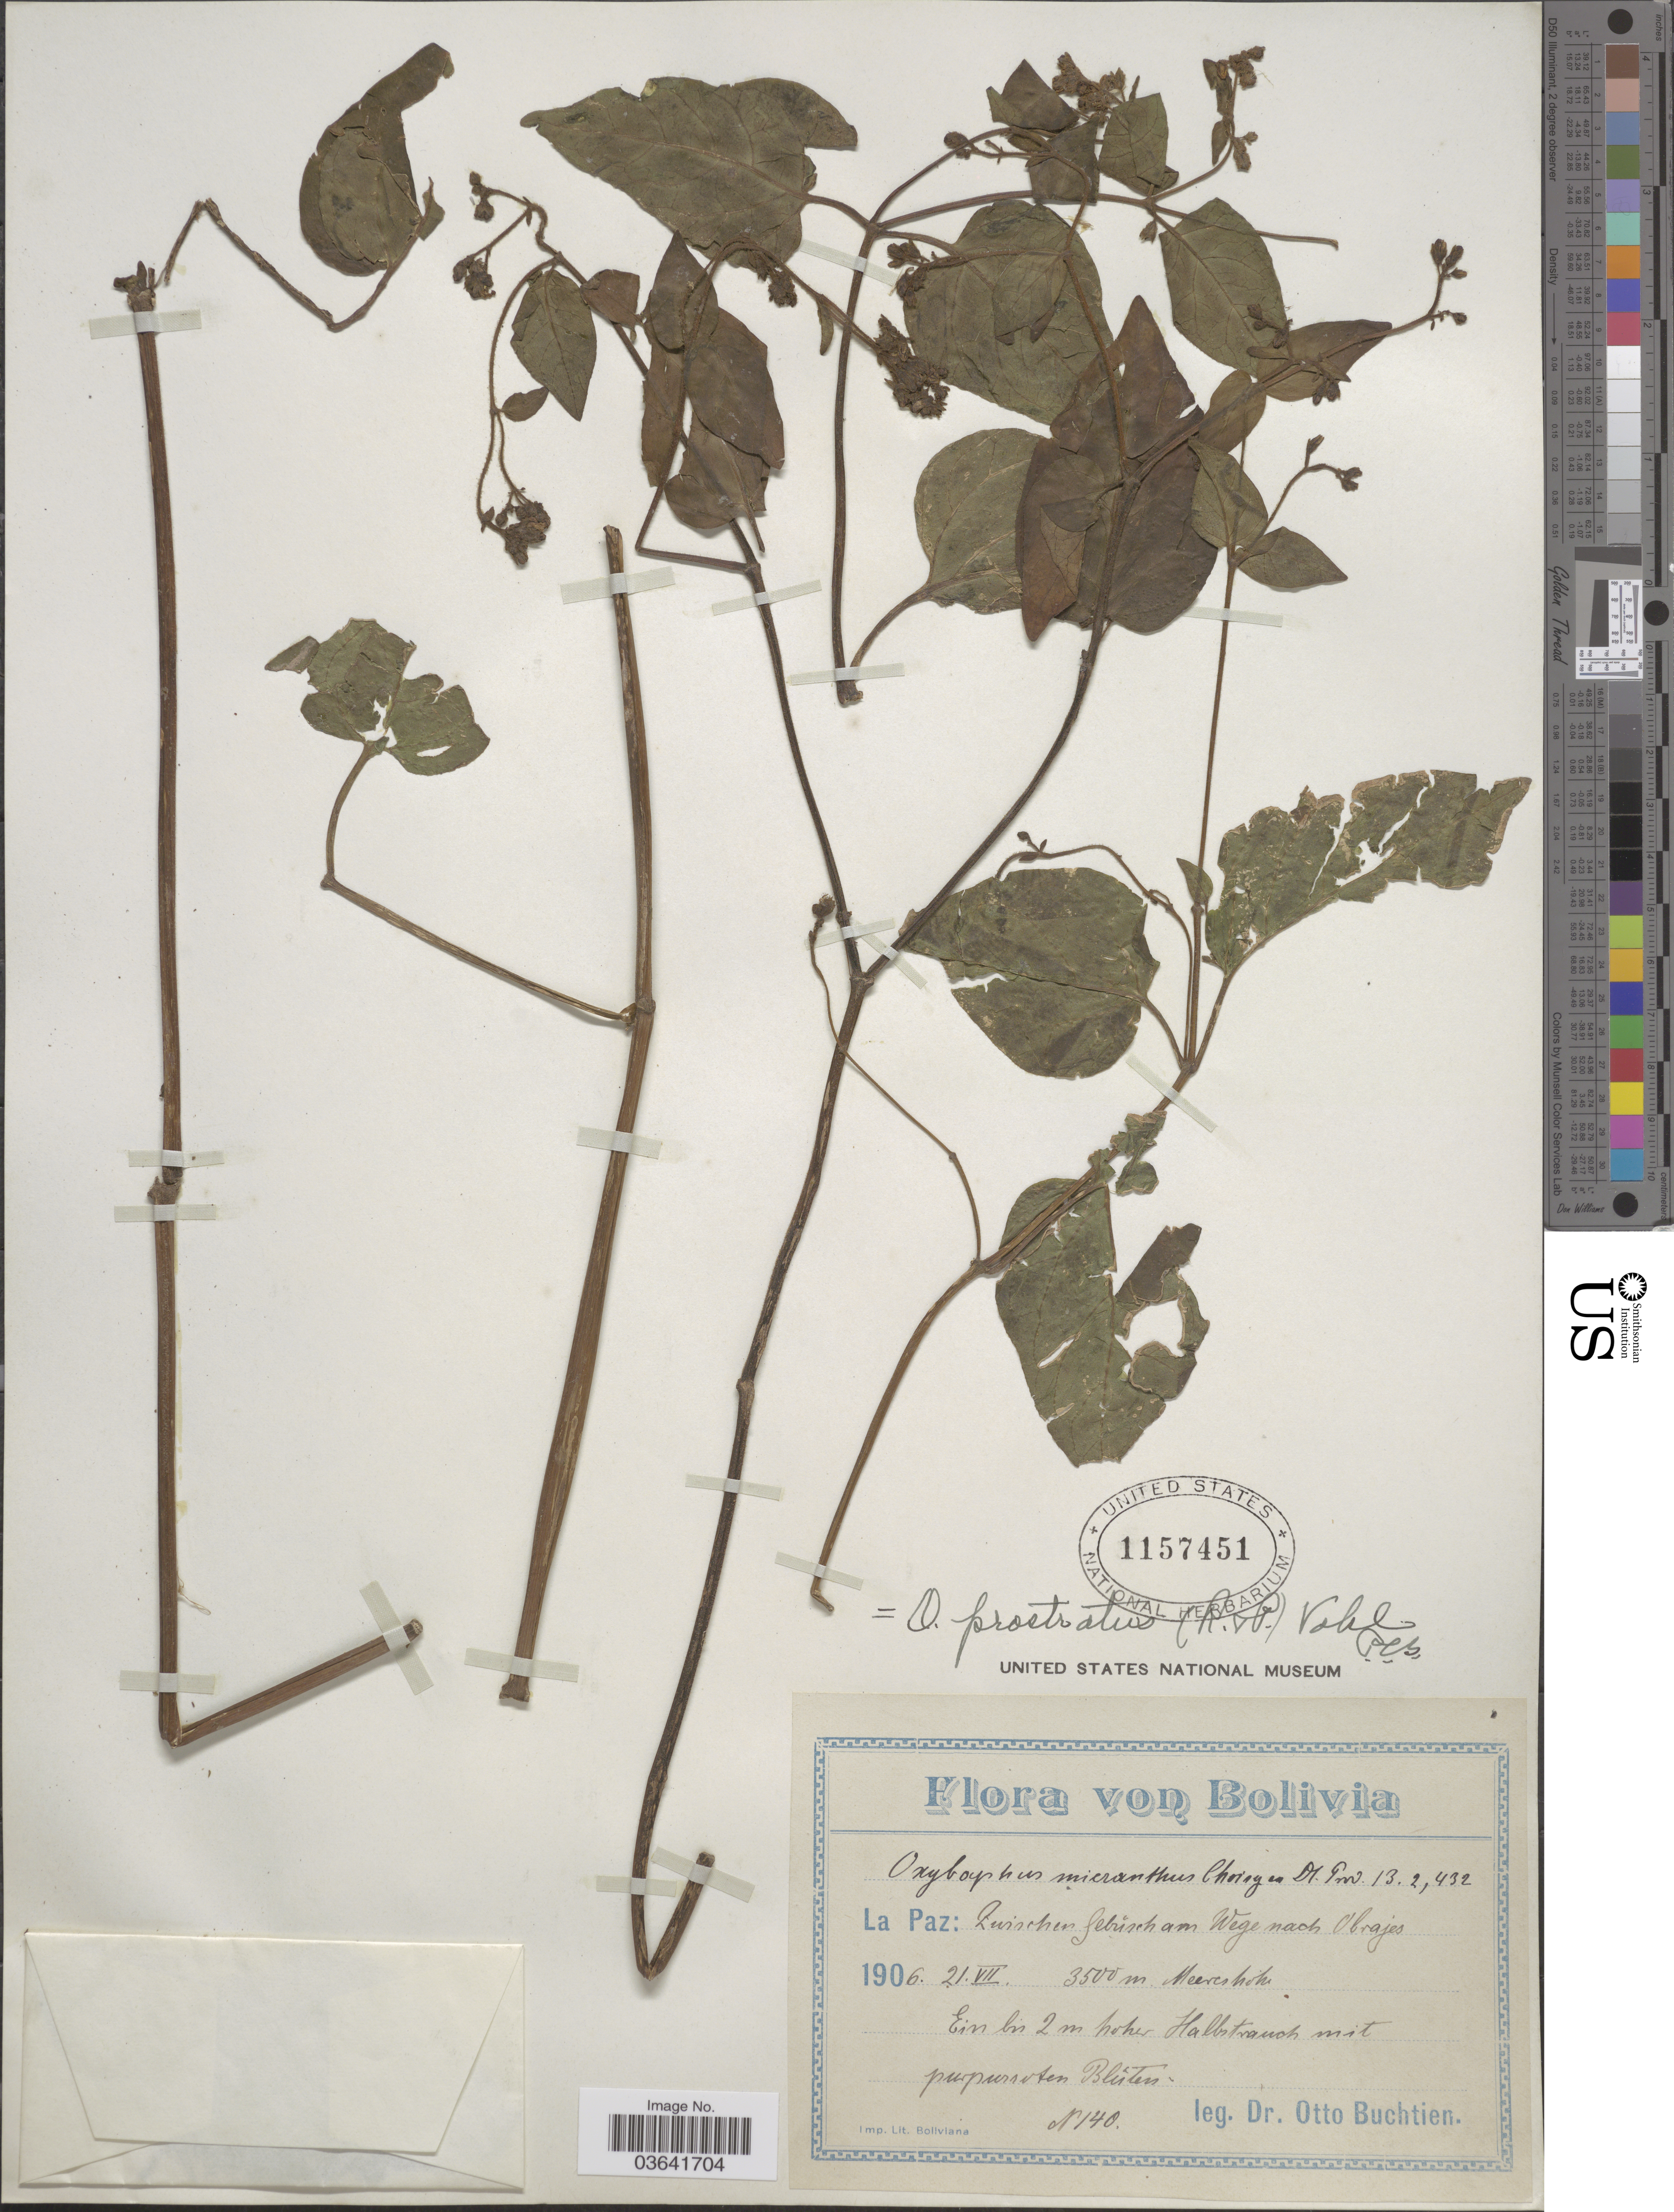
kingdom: Plantae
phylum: Tracheophyta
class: Magnoliopsida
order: Caryophyllales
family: Nyctaginaceae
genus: Mirabilis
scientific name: Mirabilis prostrata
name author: (Ruiz & Pav.) Heimerl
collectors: O. Buchtien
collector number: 140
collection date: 1906-07-21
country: Bolivia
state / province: La Paz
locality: Zwischen gebusch am Wege nach Obrajes.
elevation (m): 3500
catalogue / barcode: US 1157451